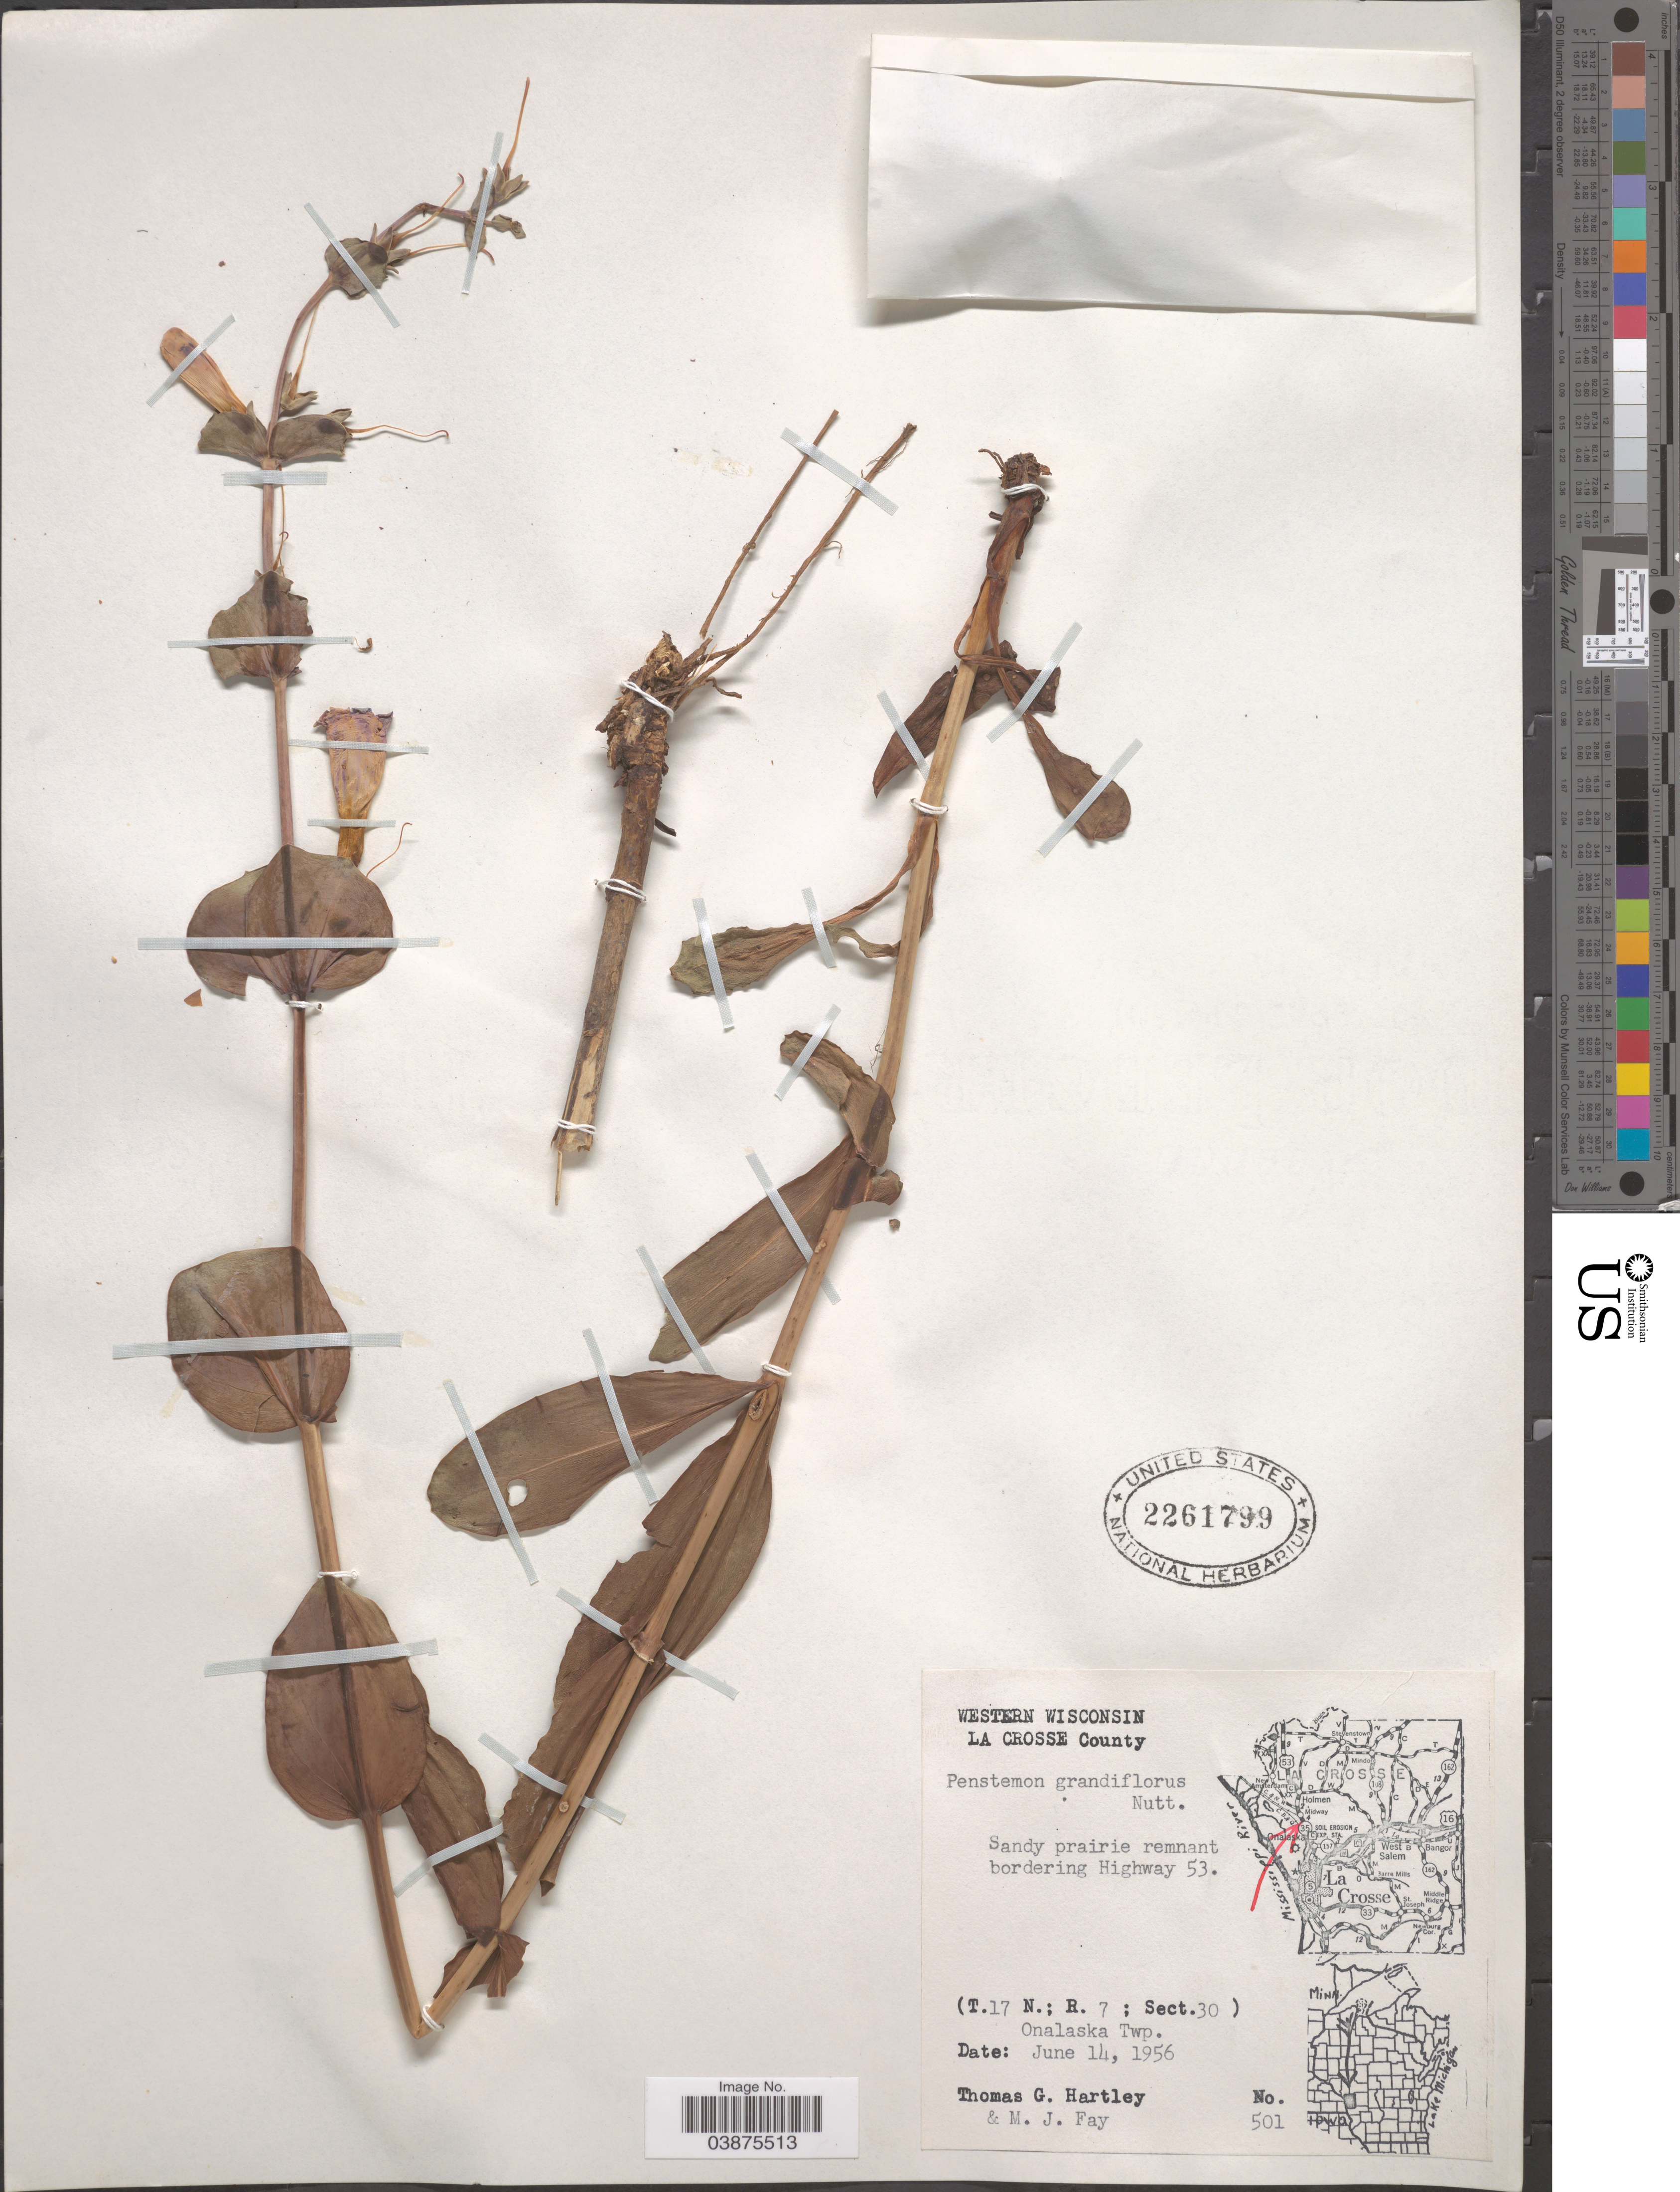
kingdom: Plantae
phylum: Tracheophyta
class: Magnoliopsida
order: Lamiales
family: Plantaginaceae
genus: Penstemon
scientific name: Penstemon grandiflorus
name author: Nutt.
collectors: T. G. Hartley & M. Fay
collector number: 501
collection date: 1956-06-14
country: United States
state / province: Wisconsin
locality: Western Wisconsin. La Crosse County. Remnand bordering Highway 53. (T. 17 N.; R. 7; Sect.30). Onalaska Twp.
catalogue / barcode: US 2261799